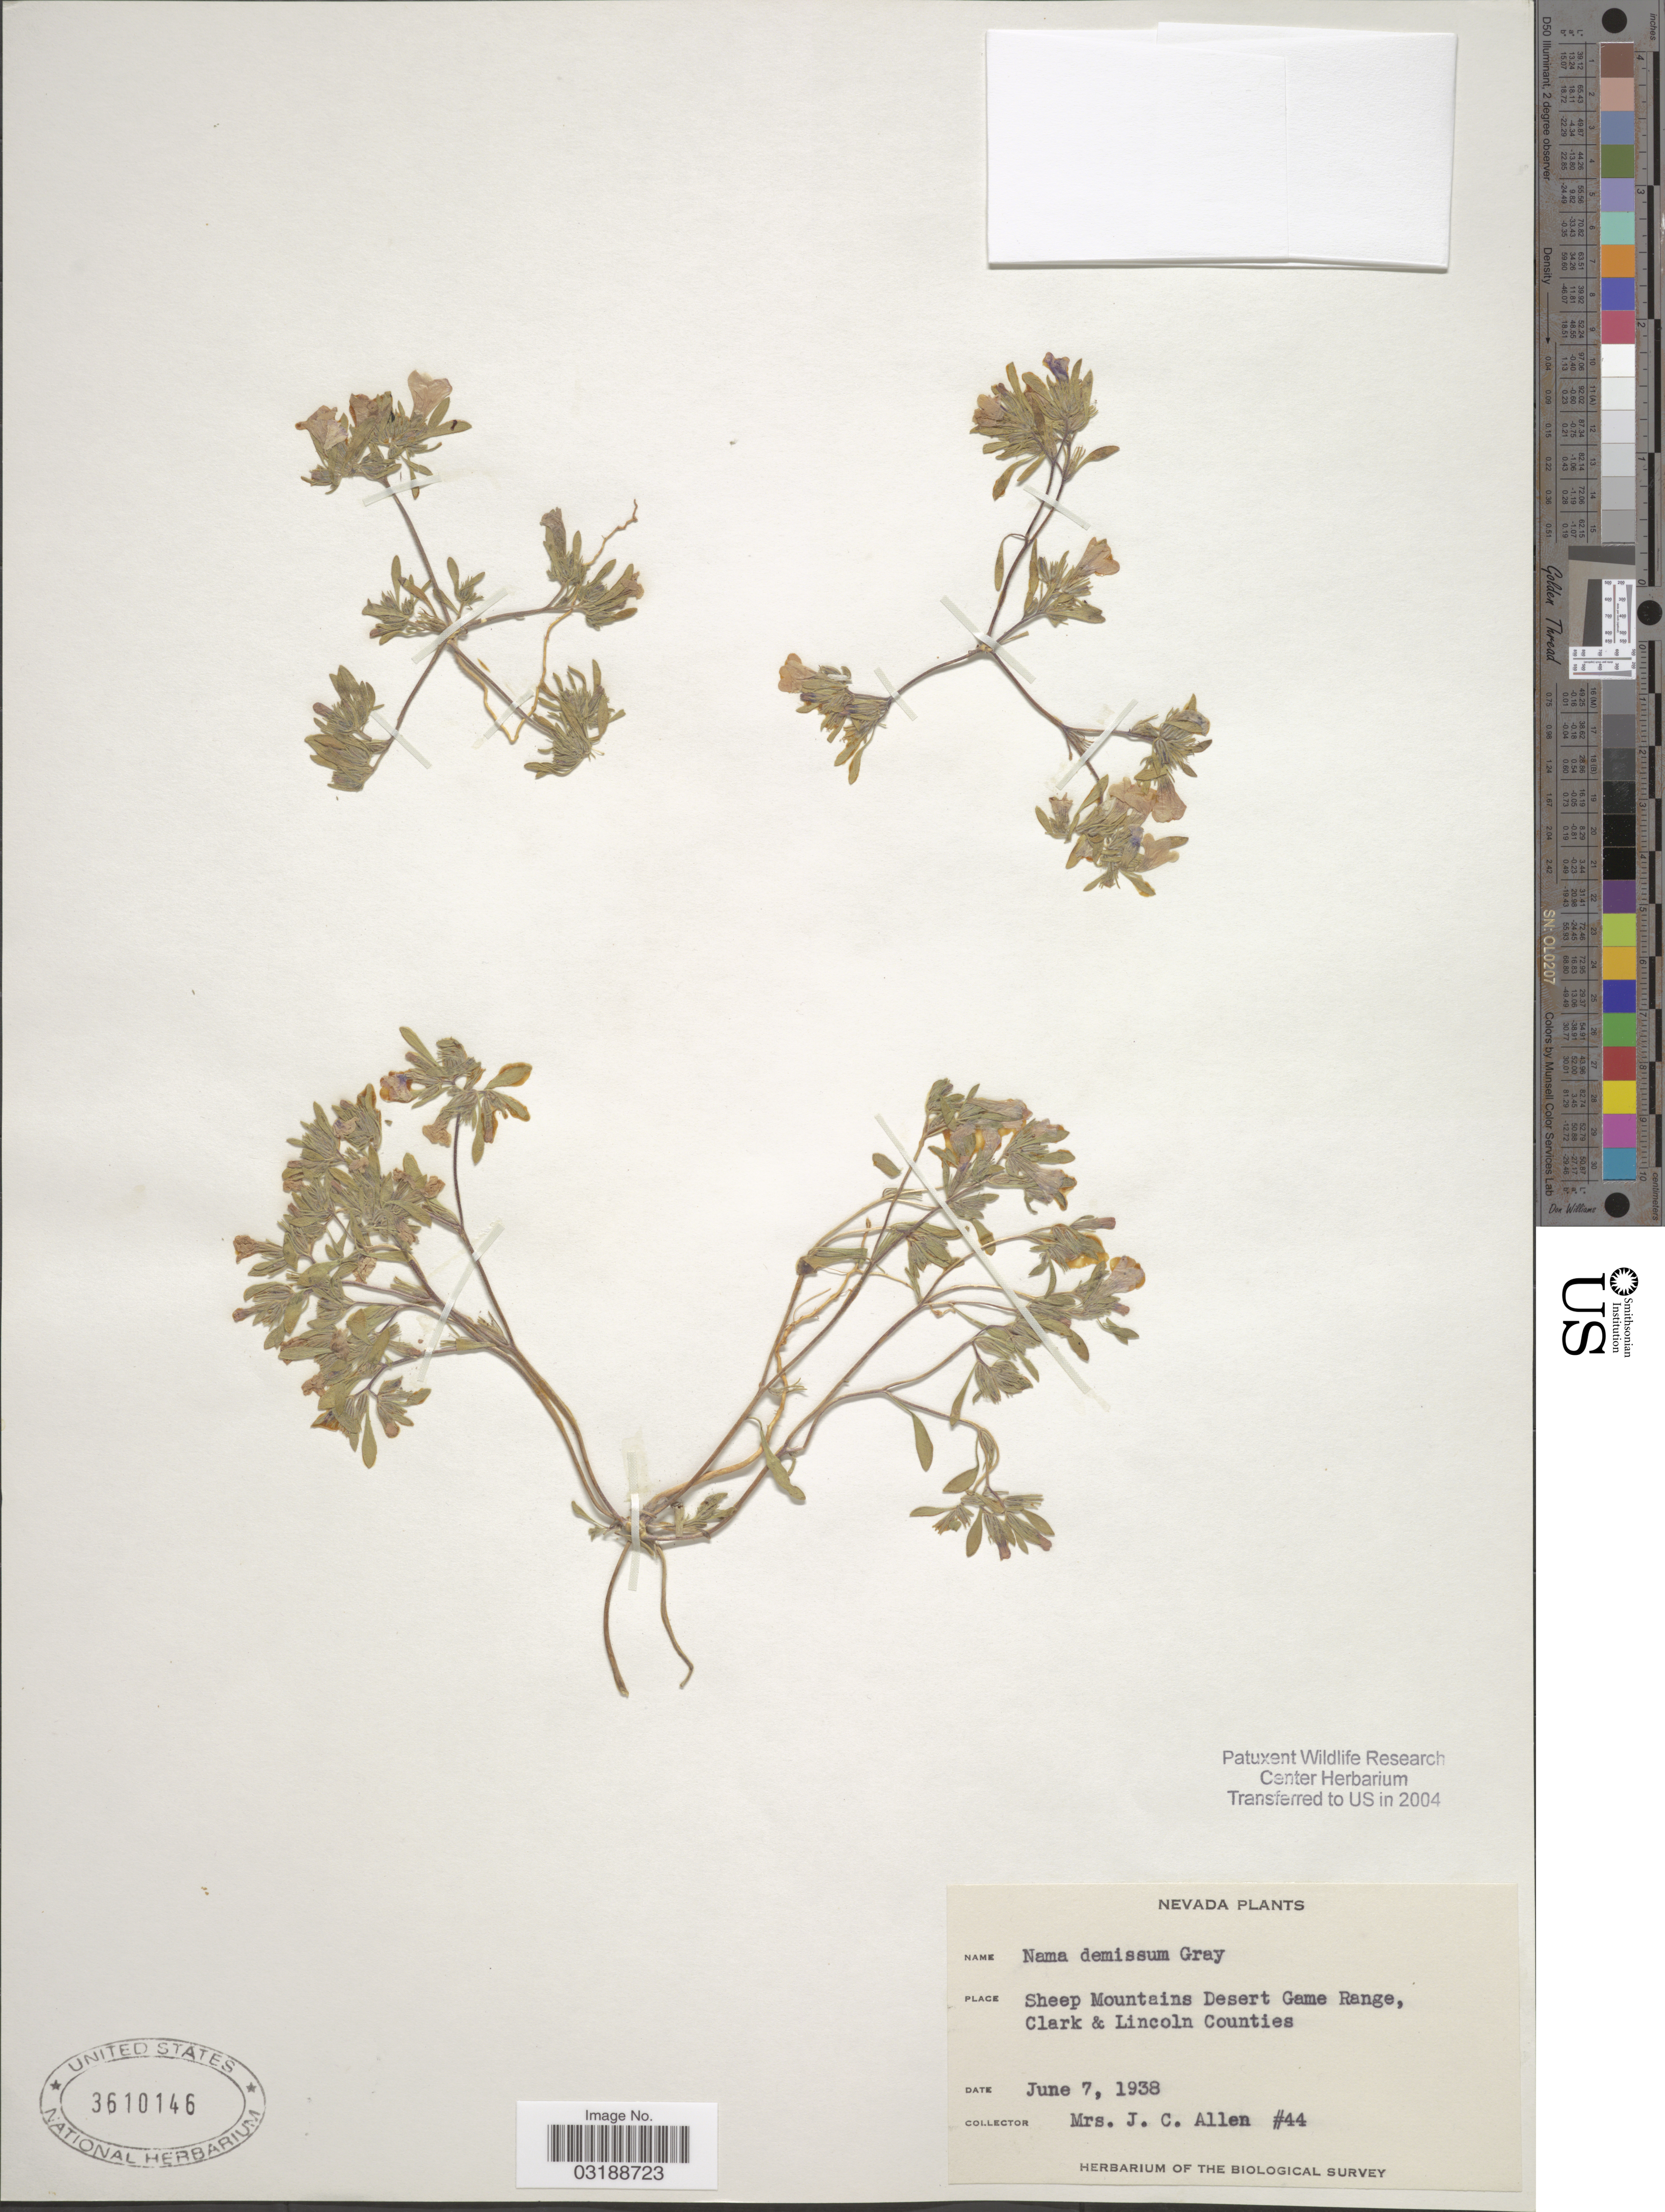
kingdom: Plantae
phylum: Tracheophyta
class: Magnoliopsida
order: Boraginales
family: Namaceae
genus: Nama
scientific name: Nama sp.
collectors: Mrs. J. C. Allen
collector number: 44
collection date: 1938-06-07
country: United States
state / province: Nevada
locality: Sheep Mountains Desert Game Range, Clark & Lincoln Counties.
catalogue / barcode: US 3610146